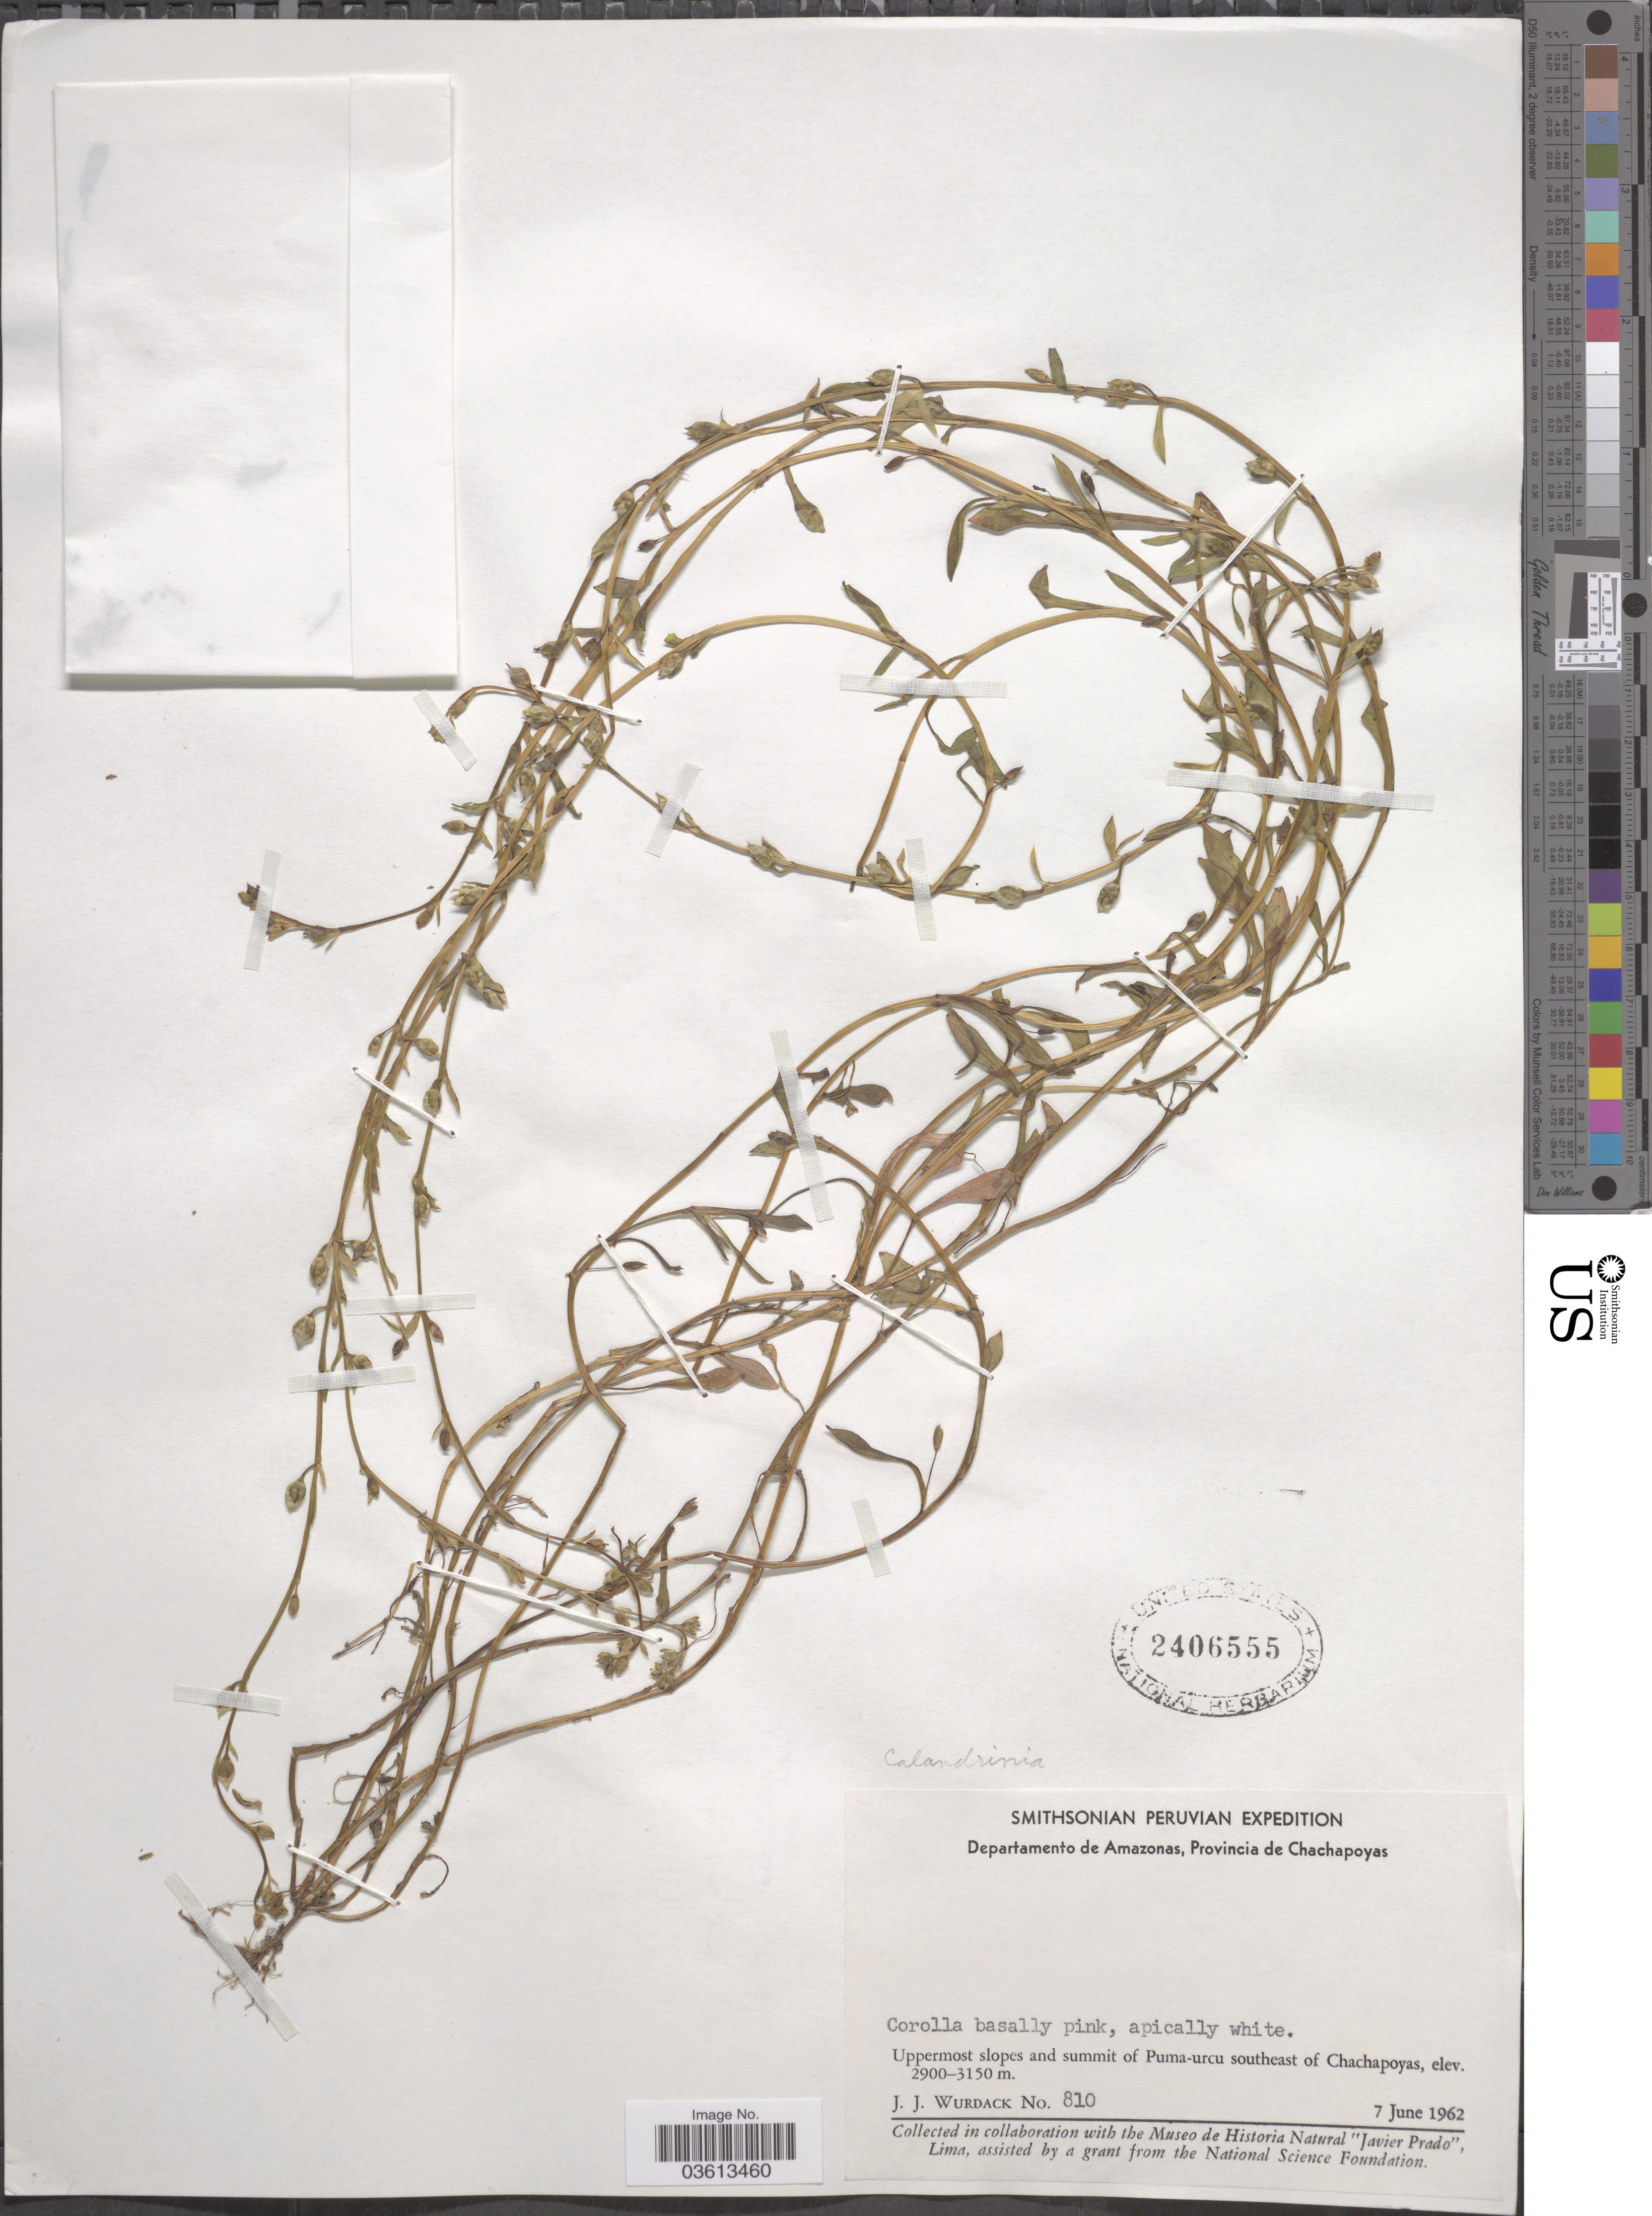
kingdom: Plantae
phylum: Tracheophyta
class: Magnoliopsida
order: Caryophyllales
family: Montiaceae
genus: Calandrinia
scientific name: Calandrinia ciliata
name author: (Ruiz & Pav.) DC.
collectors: J. J. Wurdack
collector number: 810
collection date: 1962-06-07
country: Peru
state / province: Amazonas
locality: Departamento de Amazonas, Provincia de Chachapoyas. Uppermost slopes and summit of Puma-urcu southeast of Chachapoyas.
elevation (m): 2900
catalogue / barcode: US 2406555